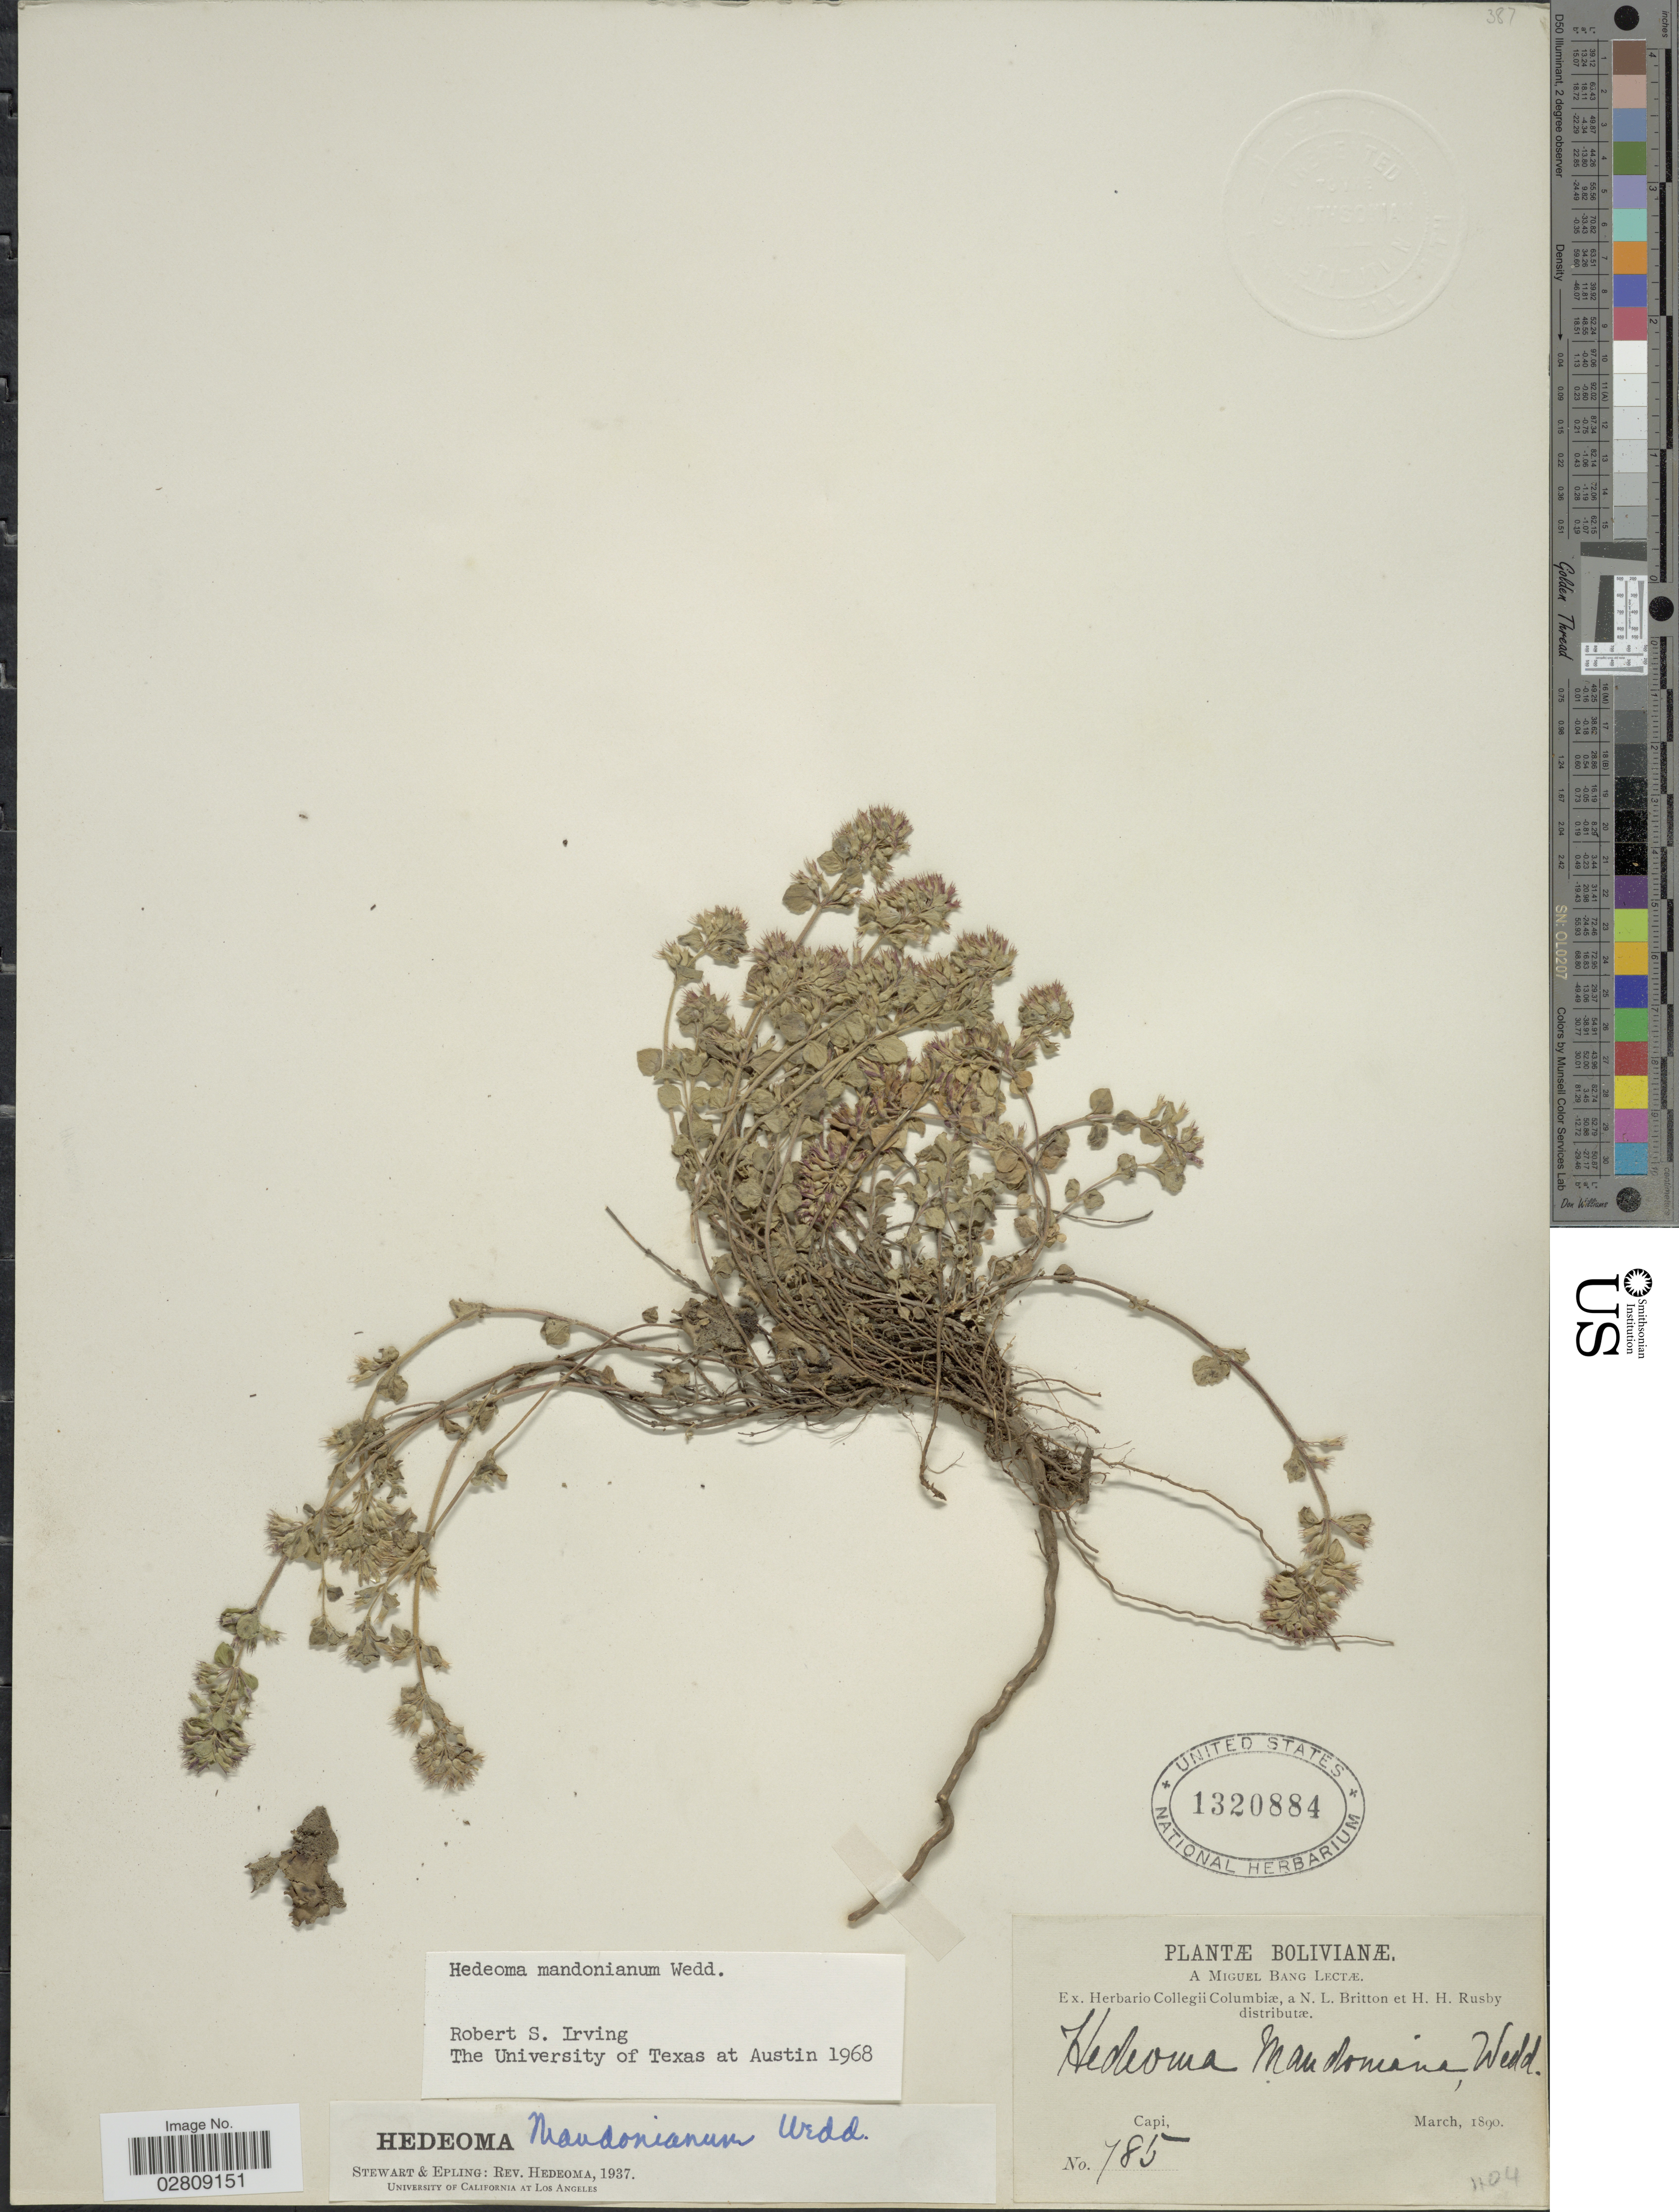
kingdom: Plantae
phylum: Tracheophyta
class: Magnoliopsida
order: Lamiales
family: Lamiaceae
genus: Hedeoma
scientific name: Hedeoma mandoniana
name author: Wedd.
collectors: M. Bang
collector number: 785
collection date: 1890-03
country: Peru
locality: Capi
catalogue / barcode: US 1320884